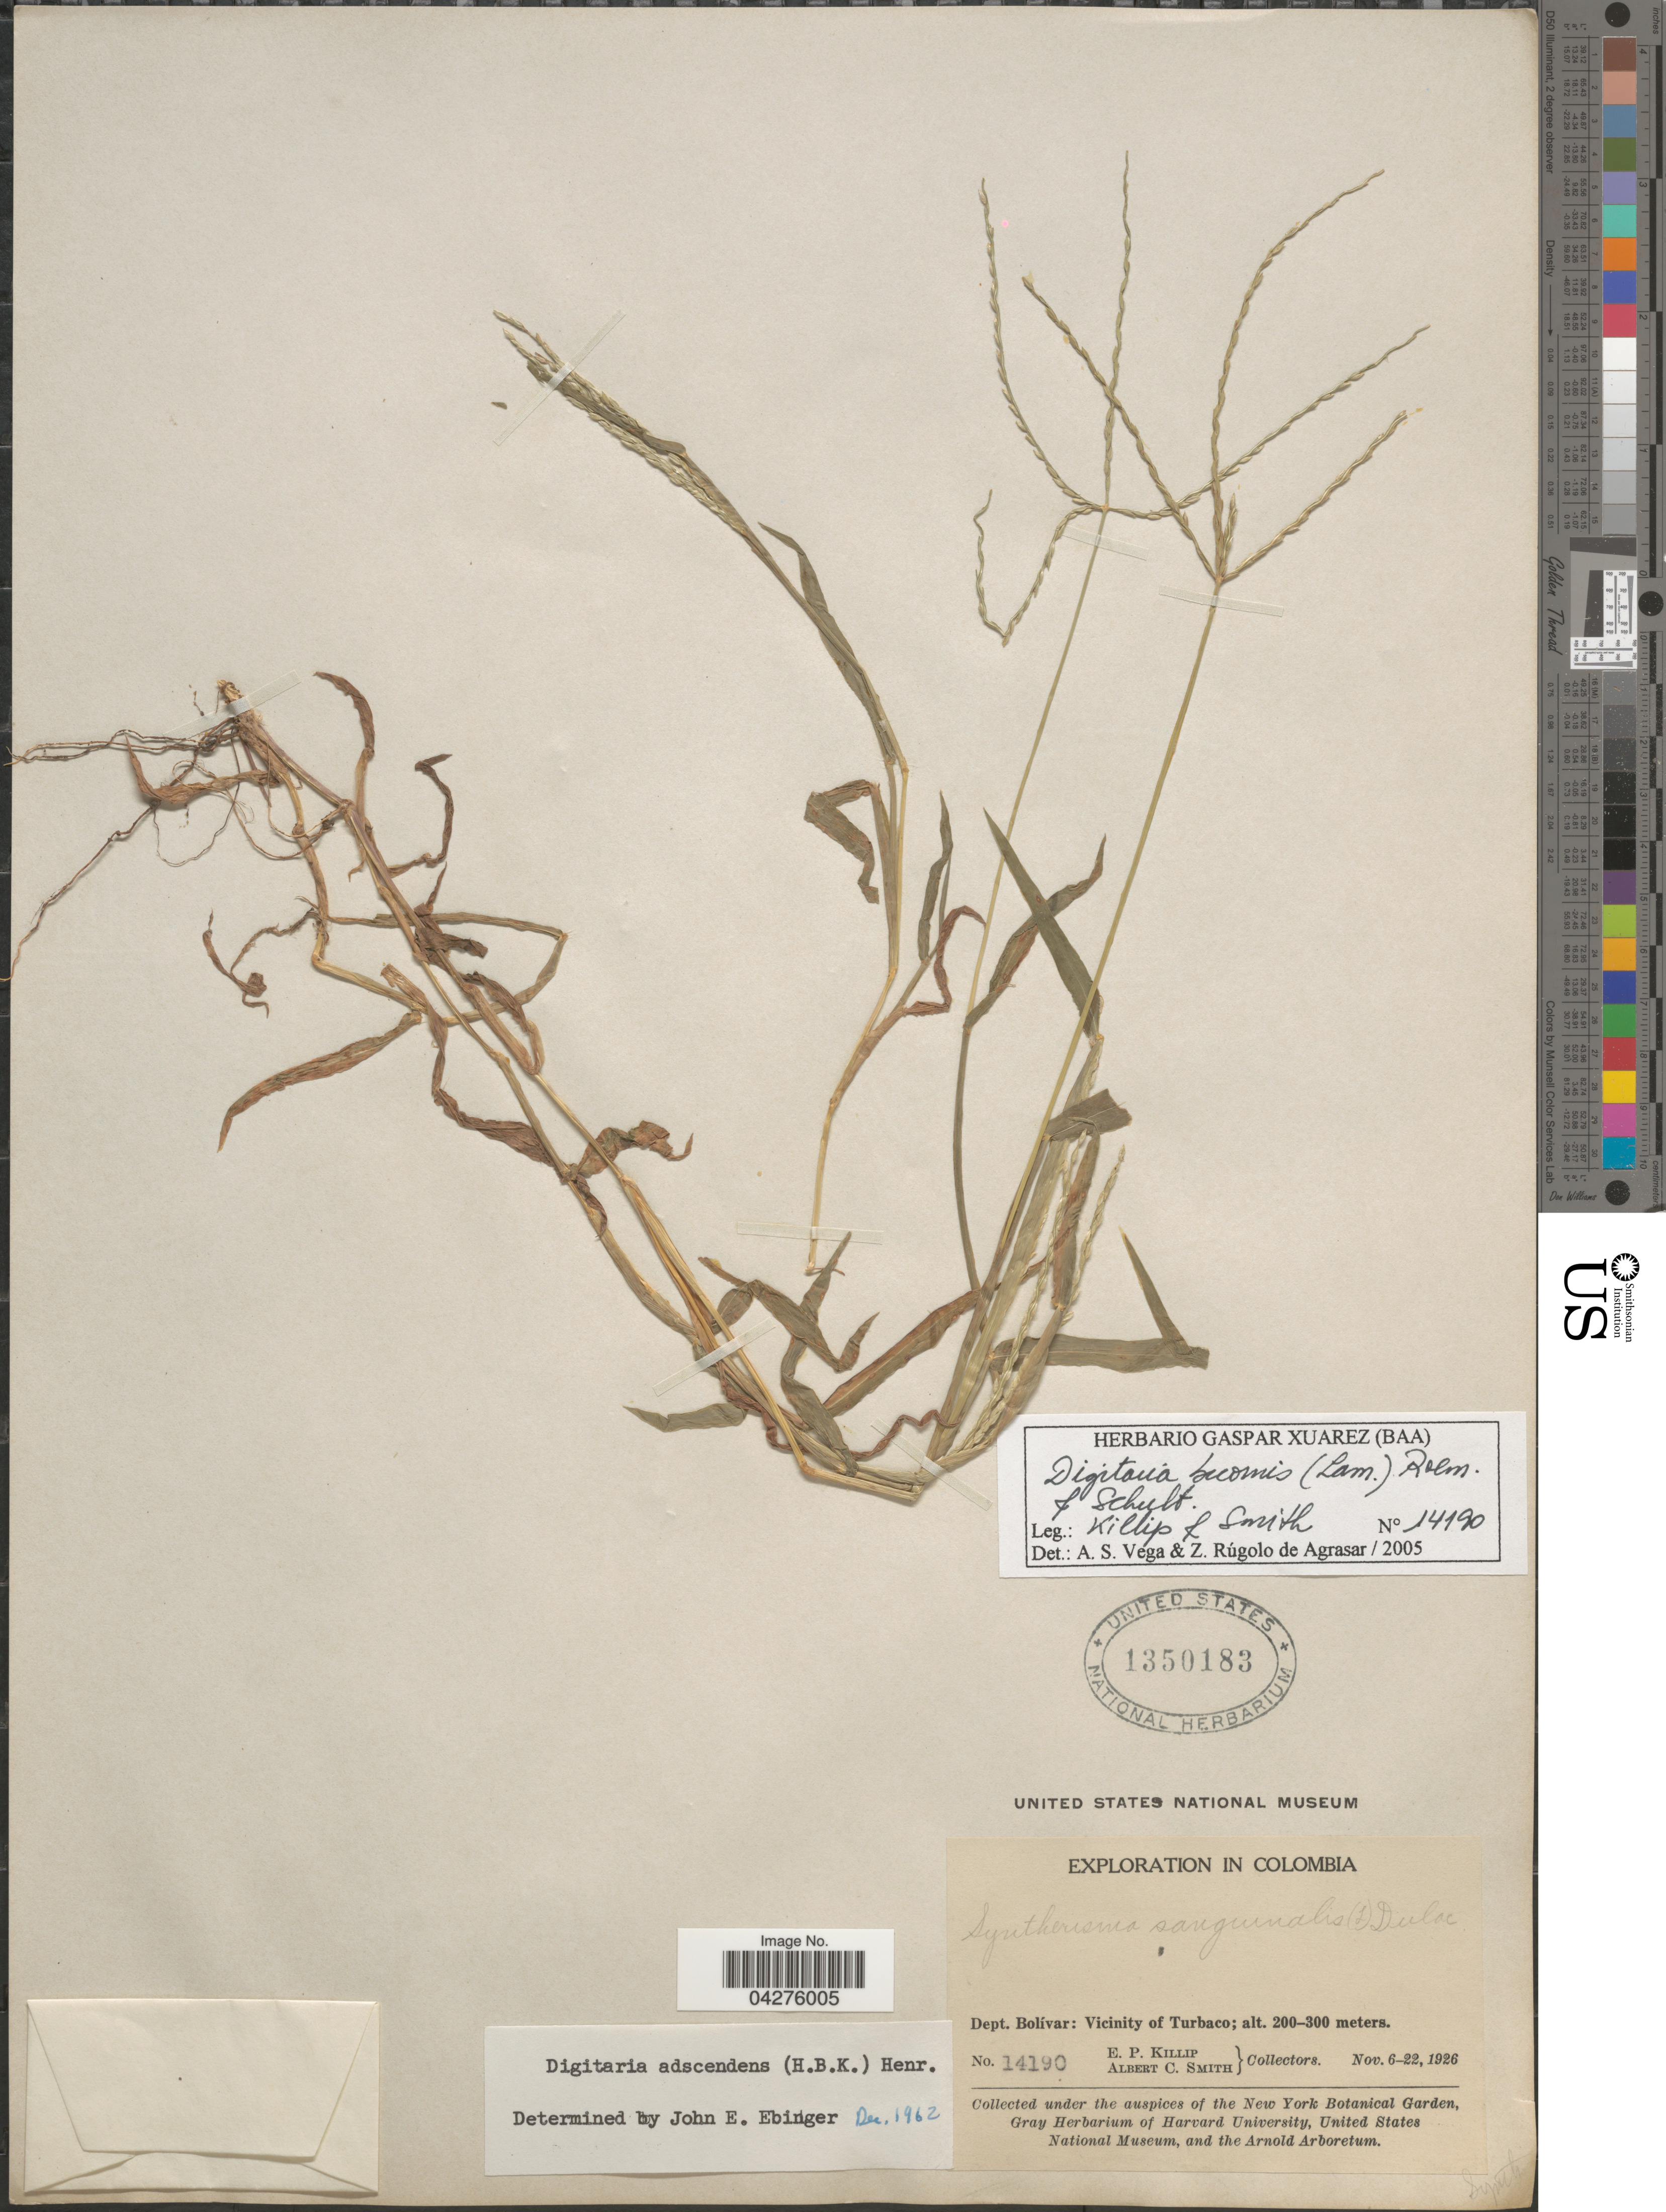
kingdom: Plantae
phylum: Tracheophyta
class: Liliopsida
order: Poales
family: Poaceae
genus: Digitaria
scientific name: Digitaria bicornis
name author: (Lam.) Roem. & Schult.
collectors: E. P. Killip & A. C. Smith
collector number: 14190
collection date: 1926-11-06/1926-11-22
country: Colombia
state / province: Bolívar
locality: Exploration in Colombia. Dept. Bolívar: Vicinity of Turbaco.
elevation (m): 200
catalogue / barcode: US 1350183